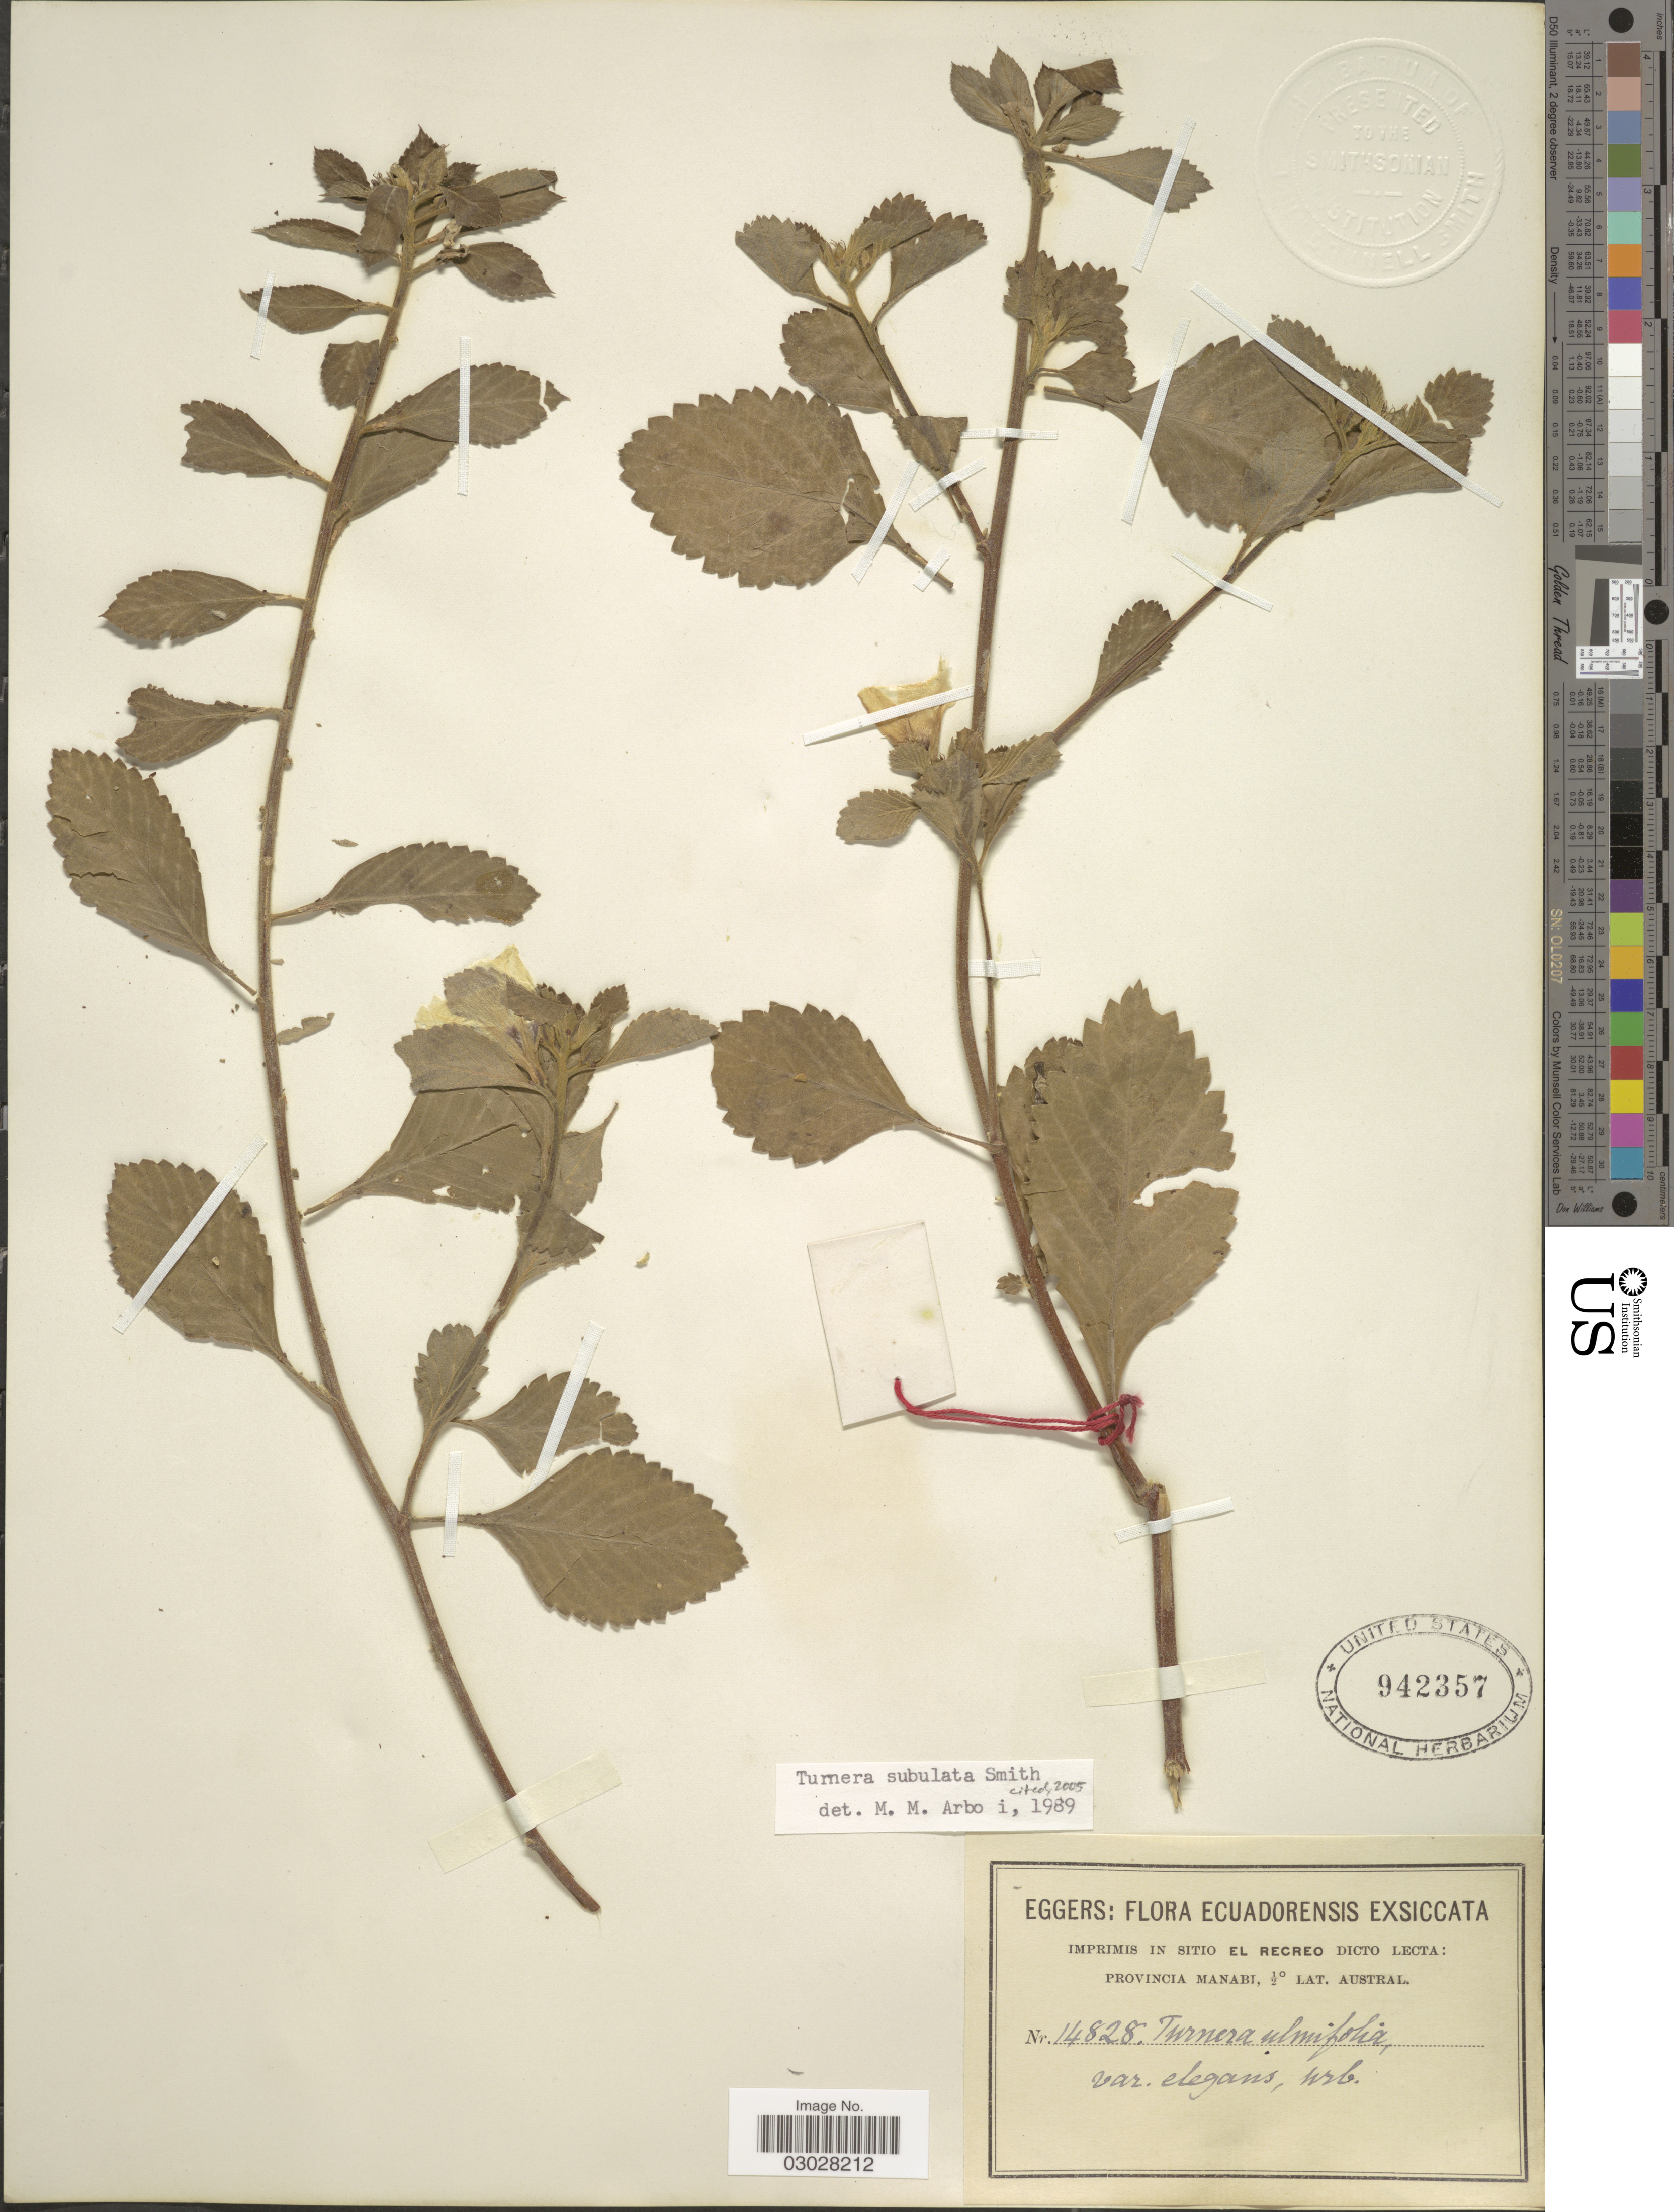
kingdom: Plantae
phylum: Tracheophyta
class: Magnoliopsida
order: Malpighiales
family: Turneraceae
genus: Turnera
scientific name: Turnera subulata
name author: Sm.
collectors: -. Eggers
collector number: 14828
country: Ecuador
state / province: Manabí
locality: Imprimis in sitio El Recreo Dicto Lecta: Provincia Manabi.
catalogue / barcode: US 942357